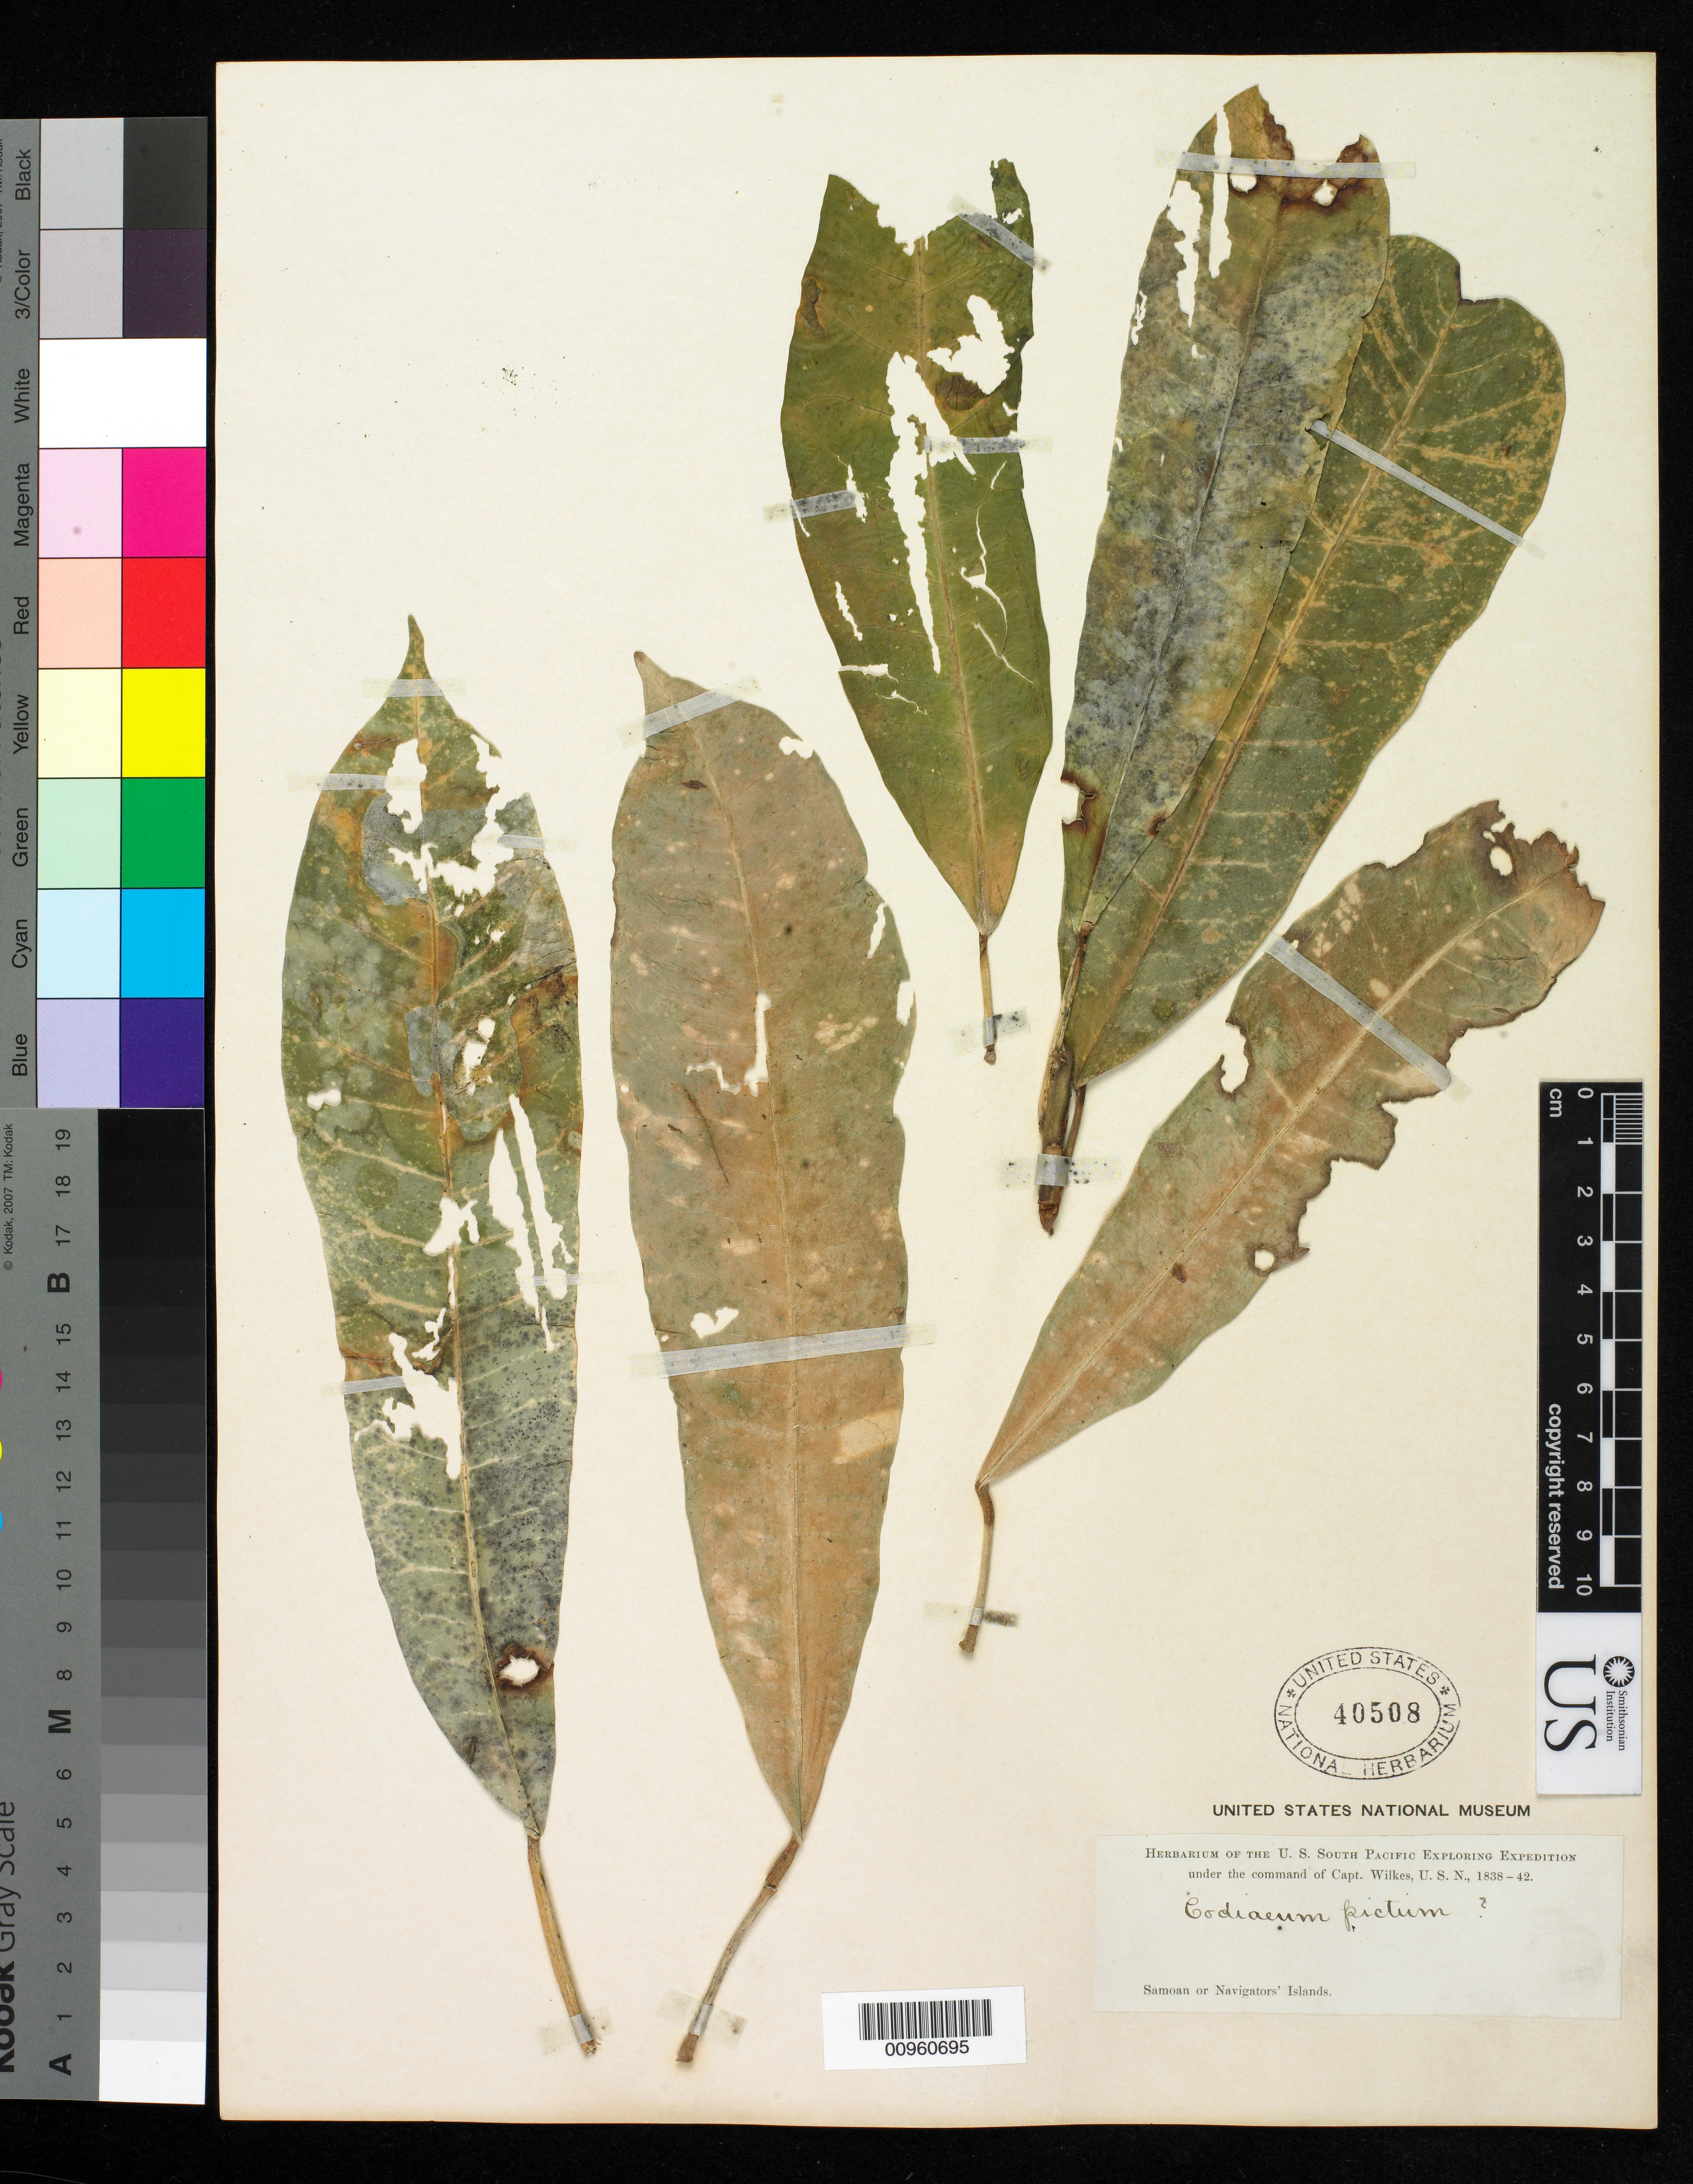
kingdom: Plantae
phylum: Tracheophyta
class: Magnoliopsida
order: Malpighiales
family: Euphorbiaceae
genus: Codiaeum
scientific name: Codiaeum variegatum var. pictum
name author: (Lodd.) Müll. Arg.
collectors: Wilkes Explor. Exped.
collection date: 1838/1842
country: American Samoa / Samoa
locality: Samoan Islands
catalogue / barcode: US 40508